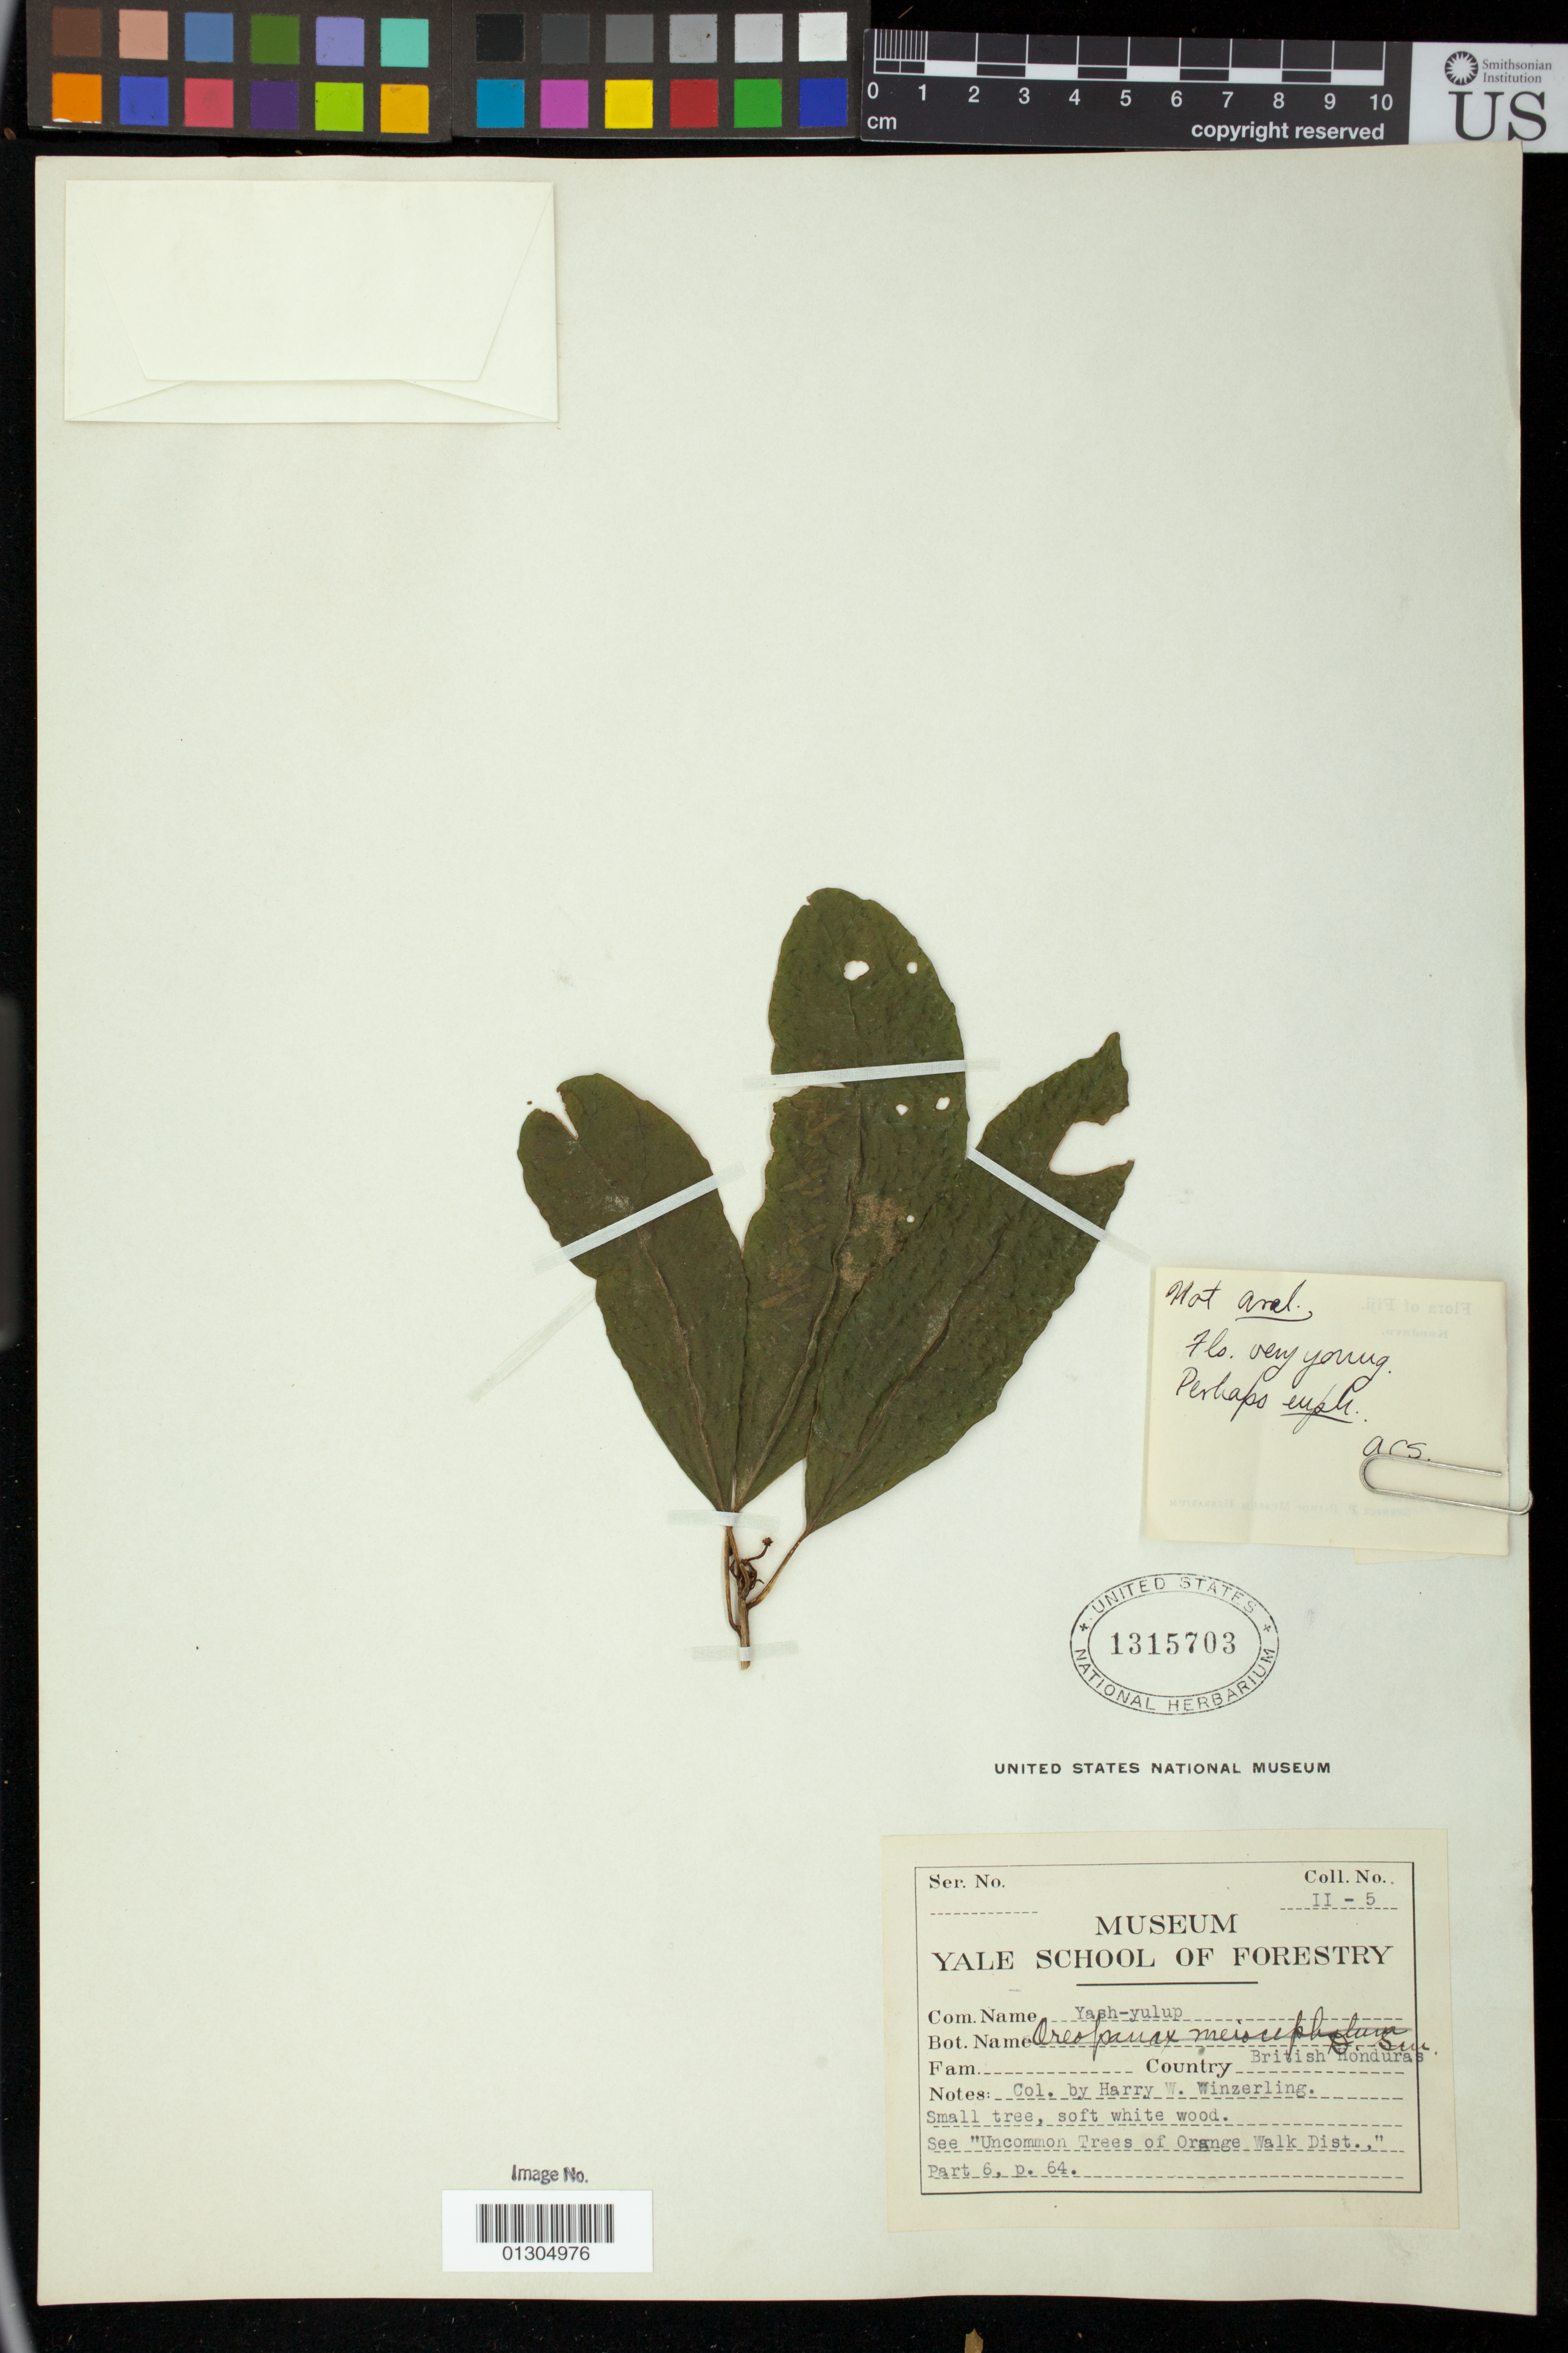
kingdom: Plantae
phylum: Tracheophyta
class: Magnoliopsida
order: Malpighiales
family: Euphorbiaceae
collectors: H. Winzerling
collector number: II- 5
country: Belize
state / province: Orange Walk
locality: British Honduras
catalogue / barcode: US 1315703